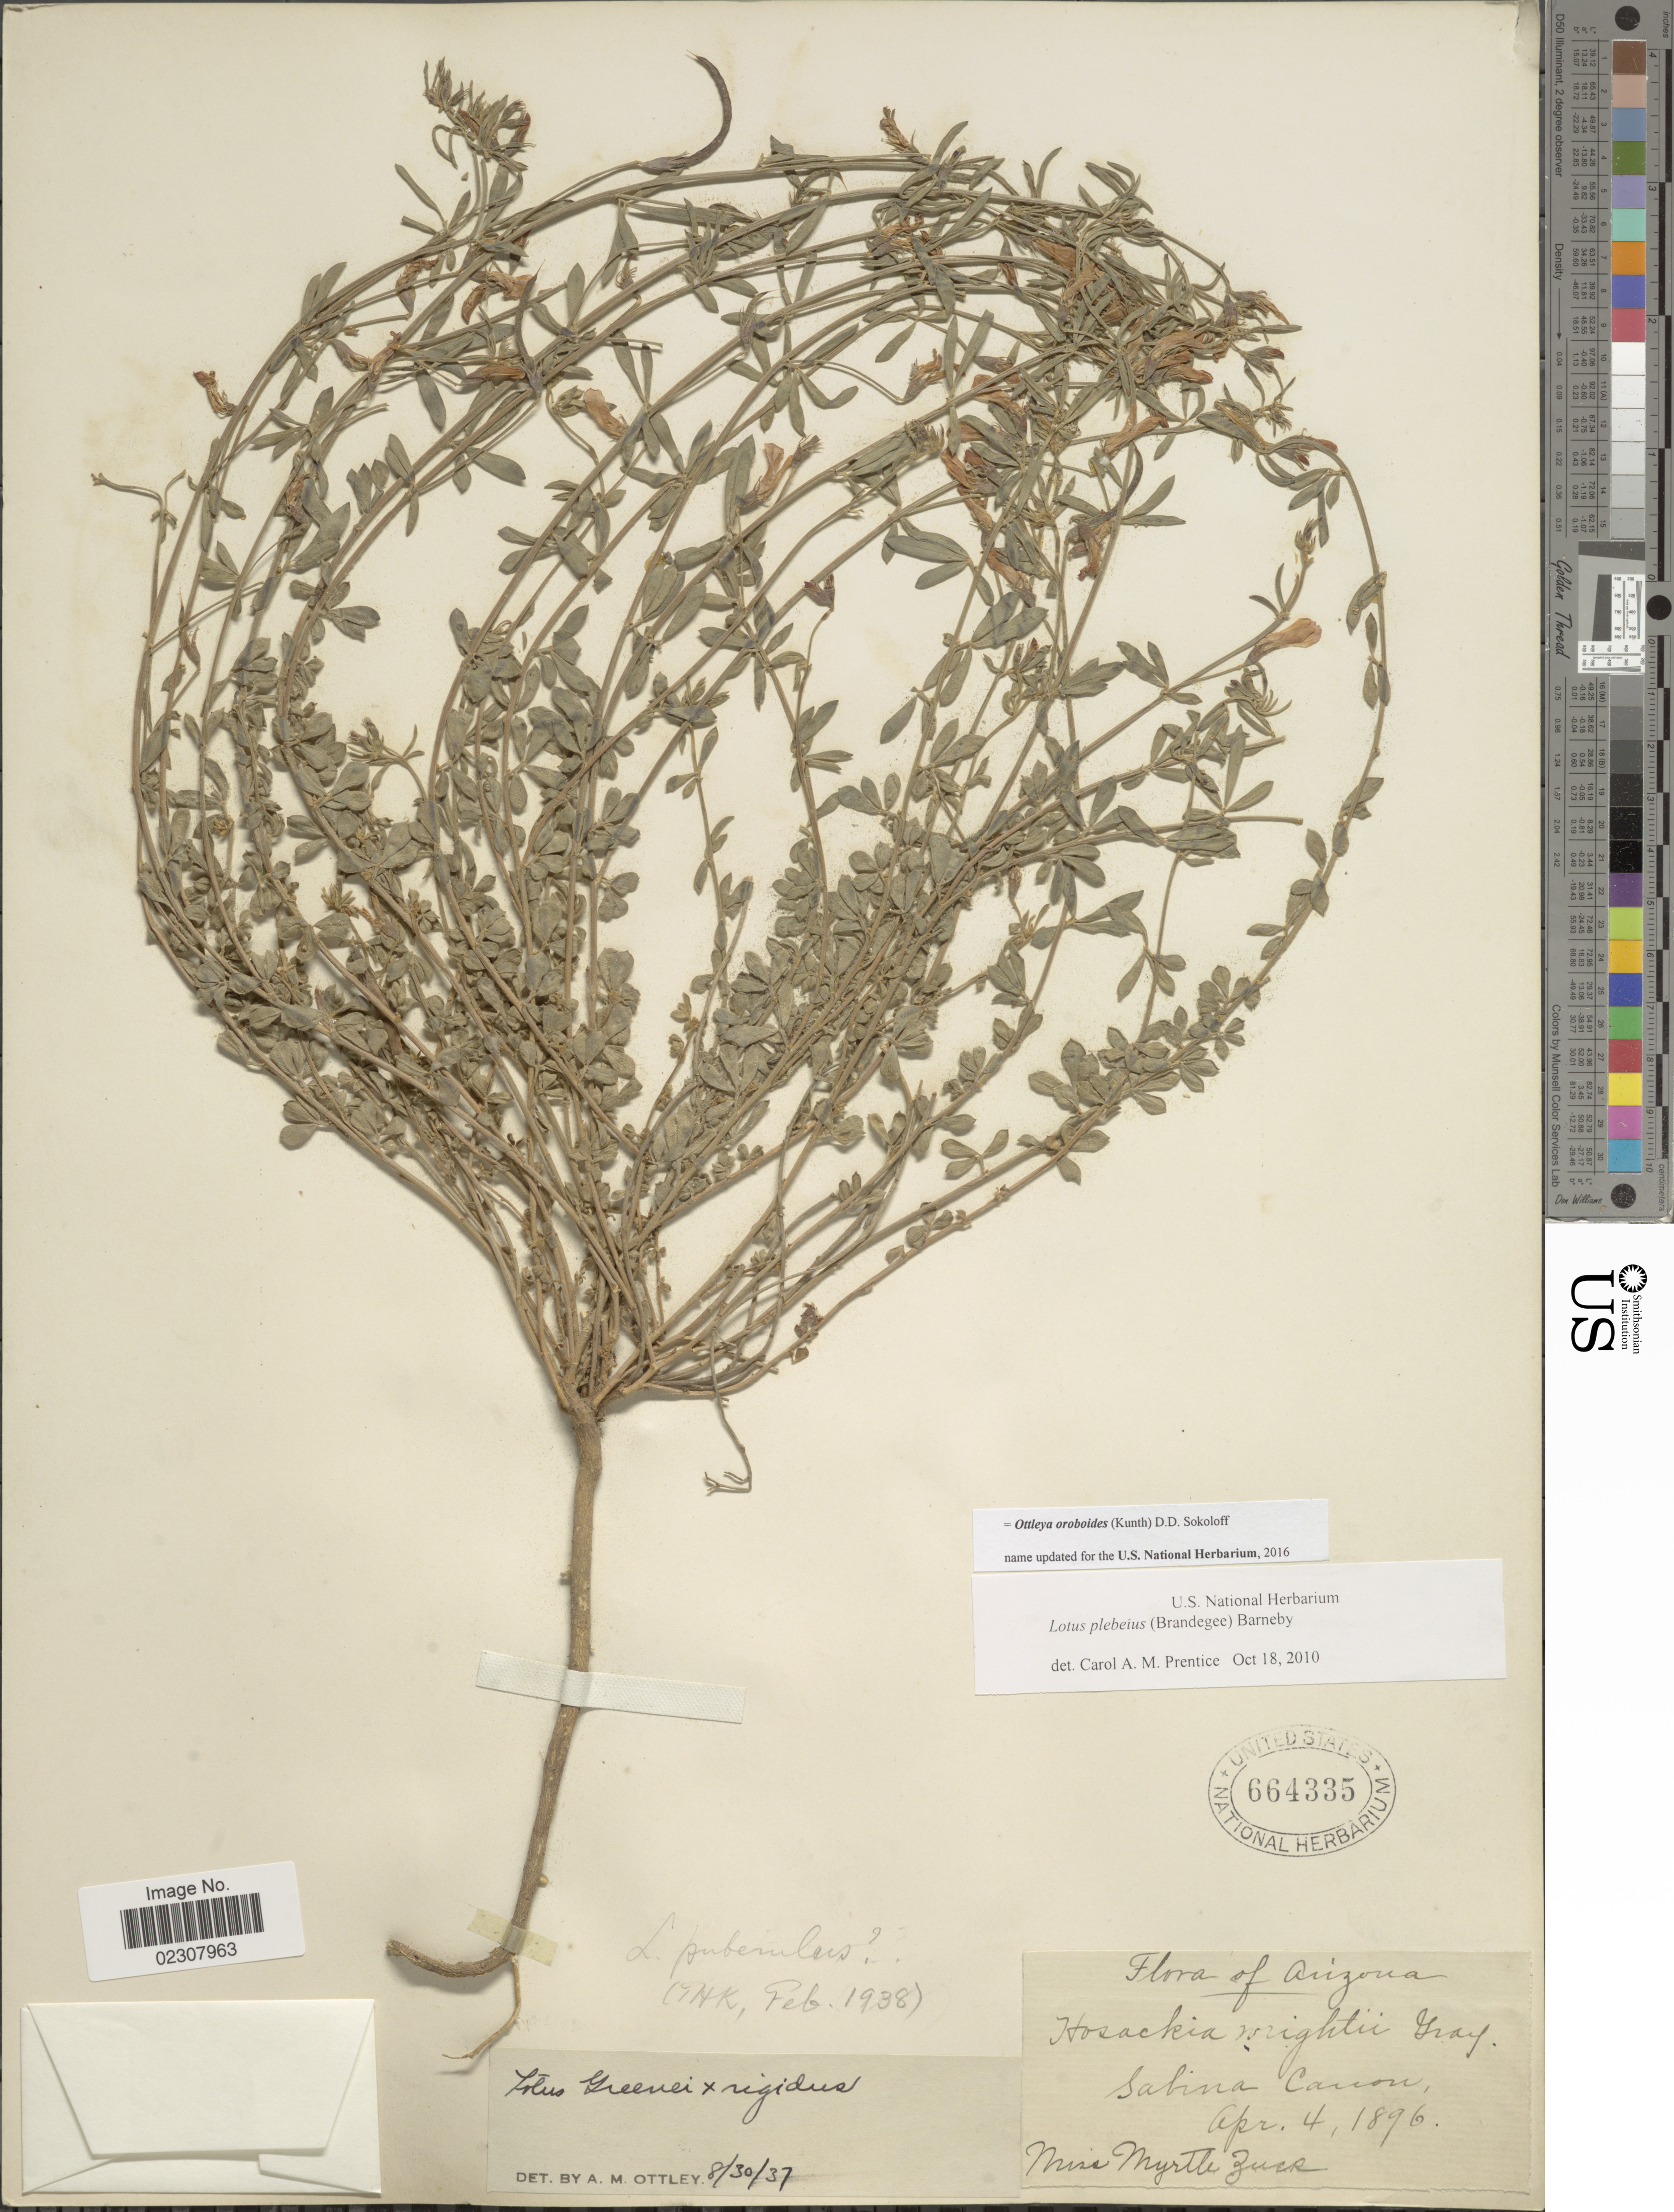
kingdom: Plantae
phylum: Tracheophyta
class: Magnoliopsida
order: Fabales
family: Fabaceae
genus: Ottleya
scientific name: Ottleya oroboides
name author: (Kunth) D.D. Sokoloff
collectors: M. Zuck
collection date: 1896-04-04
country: United States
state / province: Arizona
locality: Sabina Canon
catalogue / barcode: US 664335